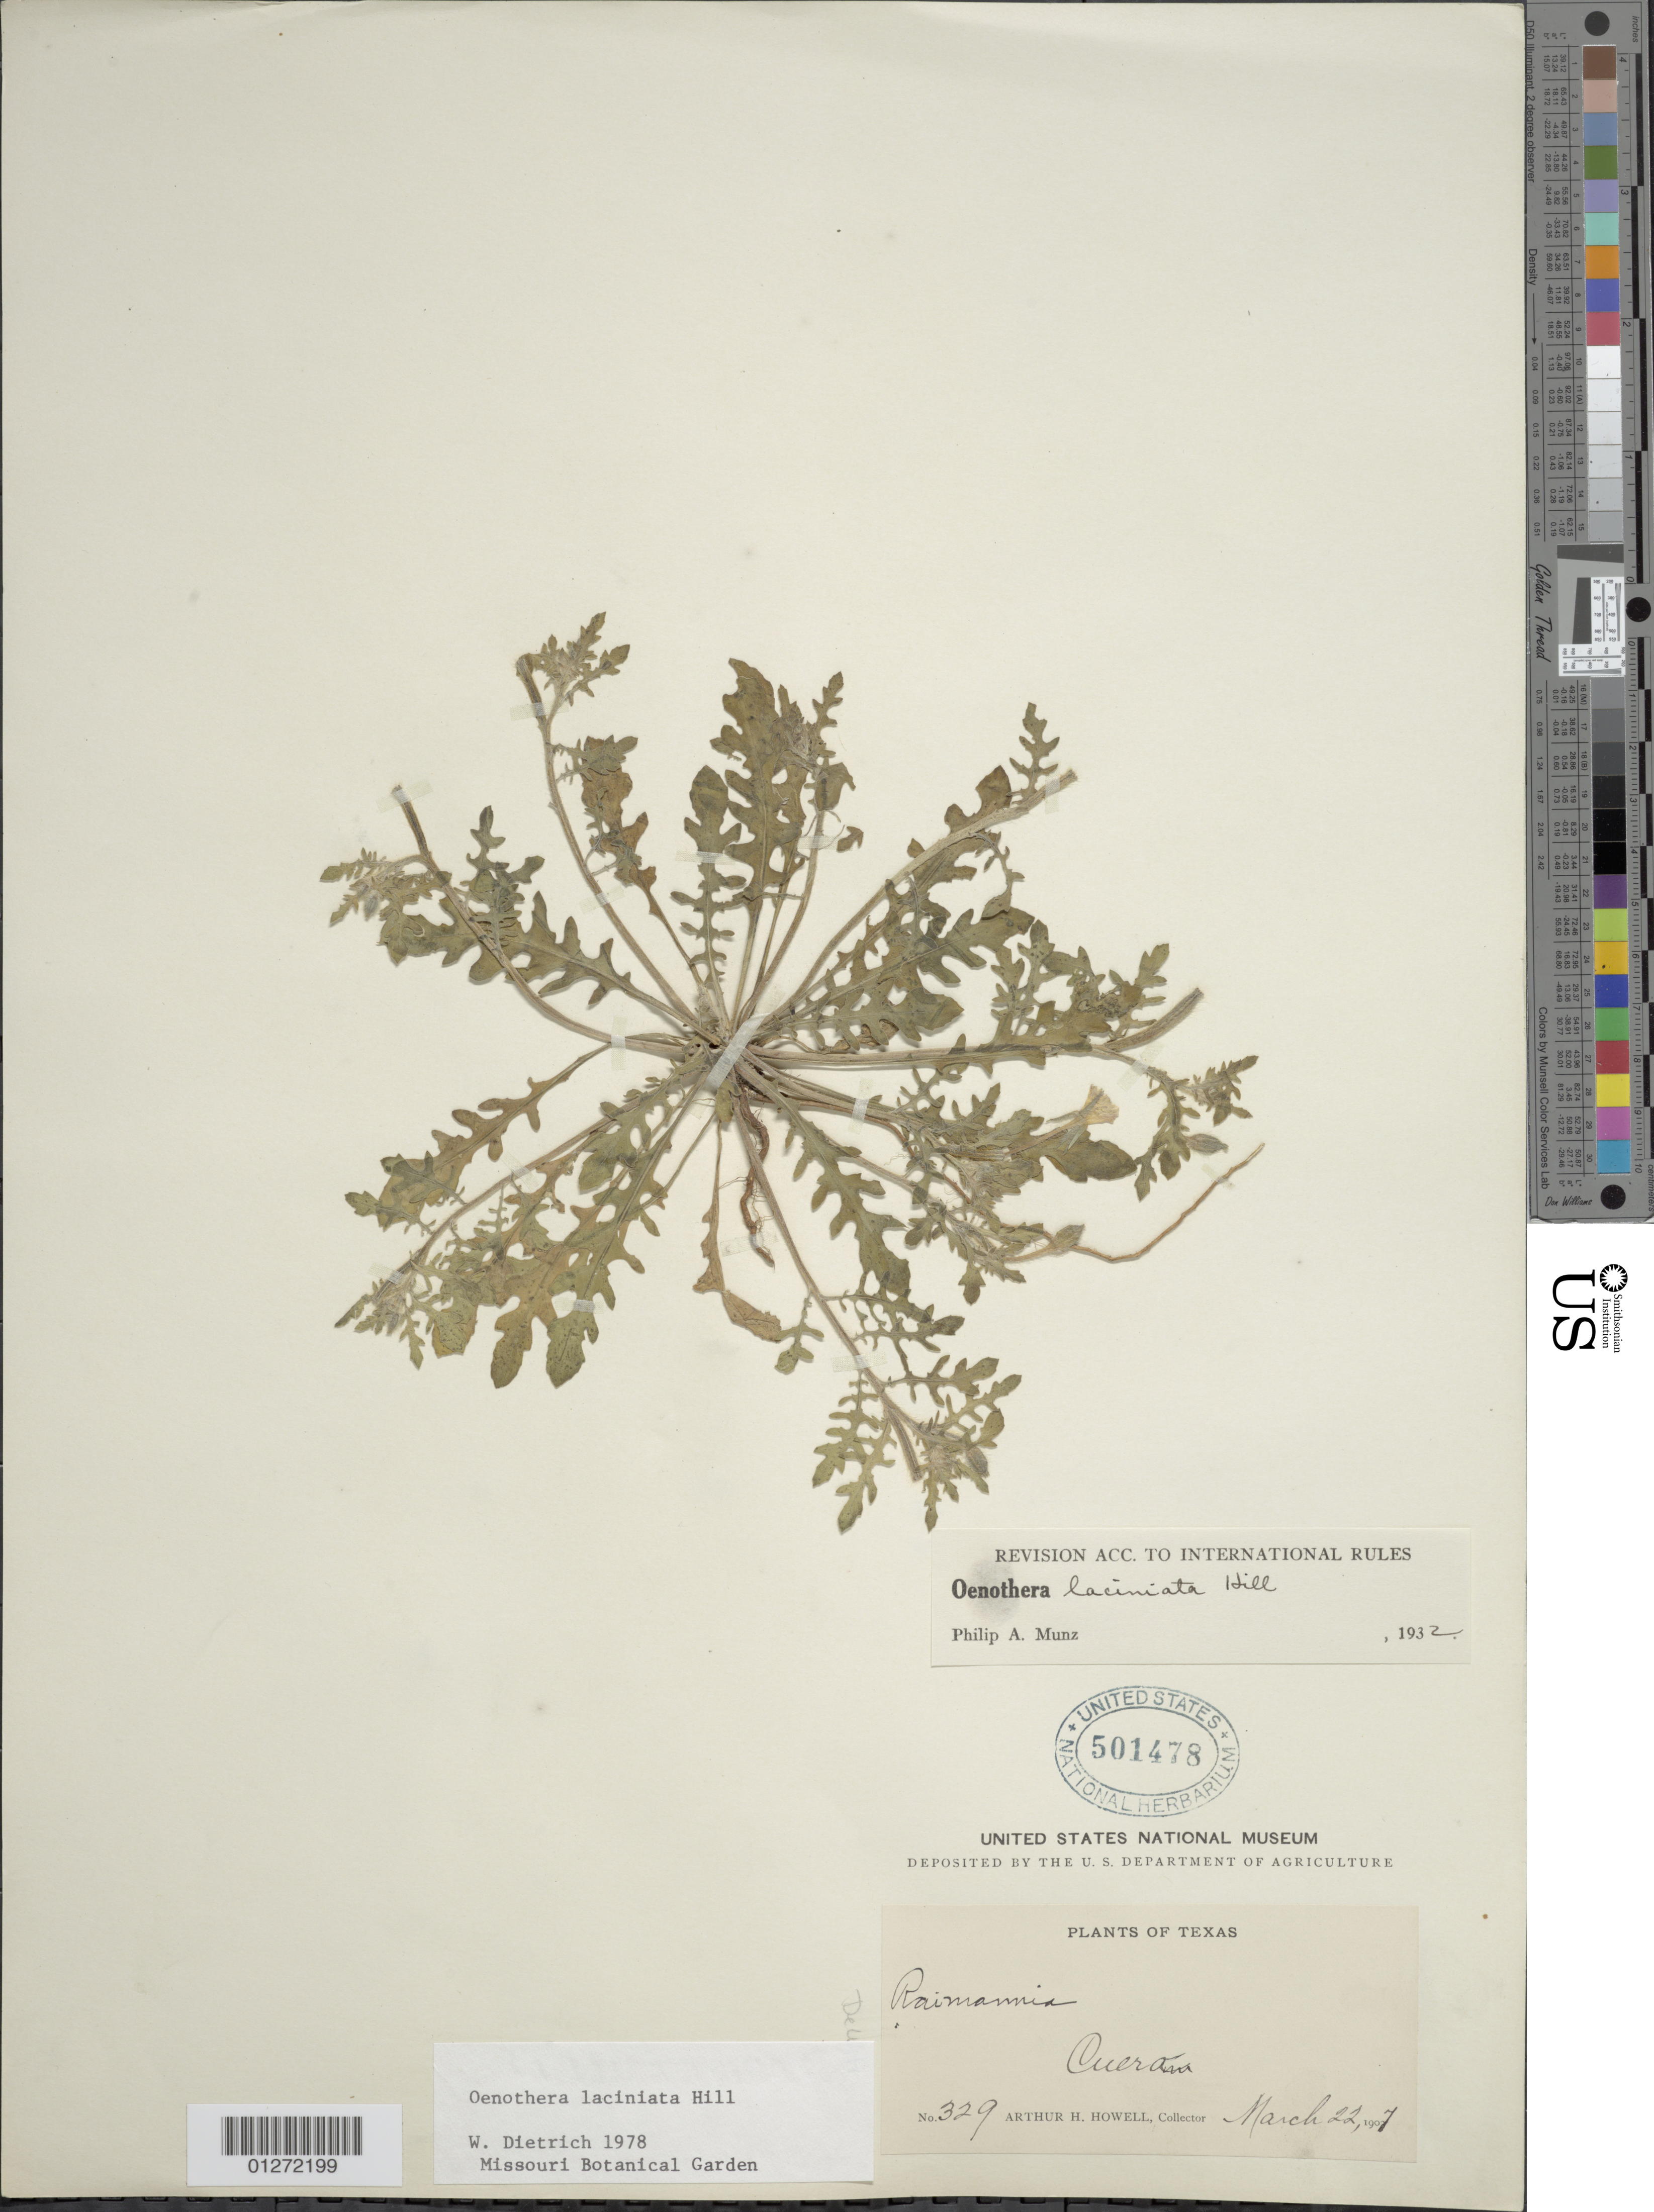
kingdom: Plantae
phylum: Tracheophyta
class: Magnoliopsida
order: Myrtales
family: Onagraceae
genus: Oenothera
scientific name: Oenothera laciniata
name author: Hill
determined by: Dietrich, W.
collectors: A. H. Howell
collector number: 329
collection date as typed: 22 Mar 1907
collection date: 1907-03-22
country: United States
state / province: Texas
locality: Cuero.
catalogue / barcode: US 501478